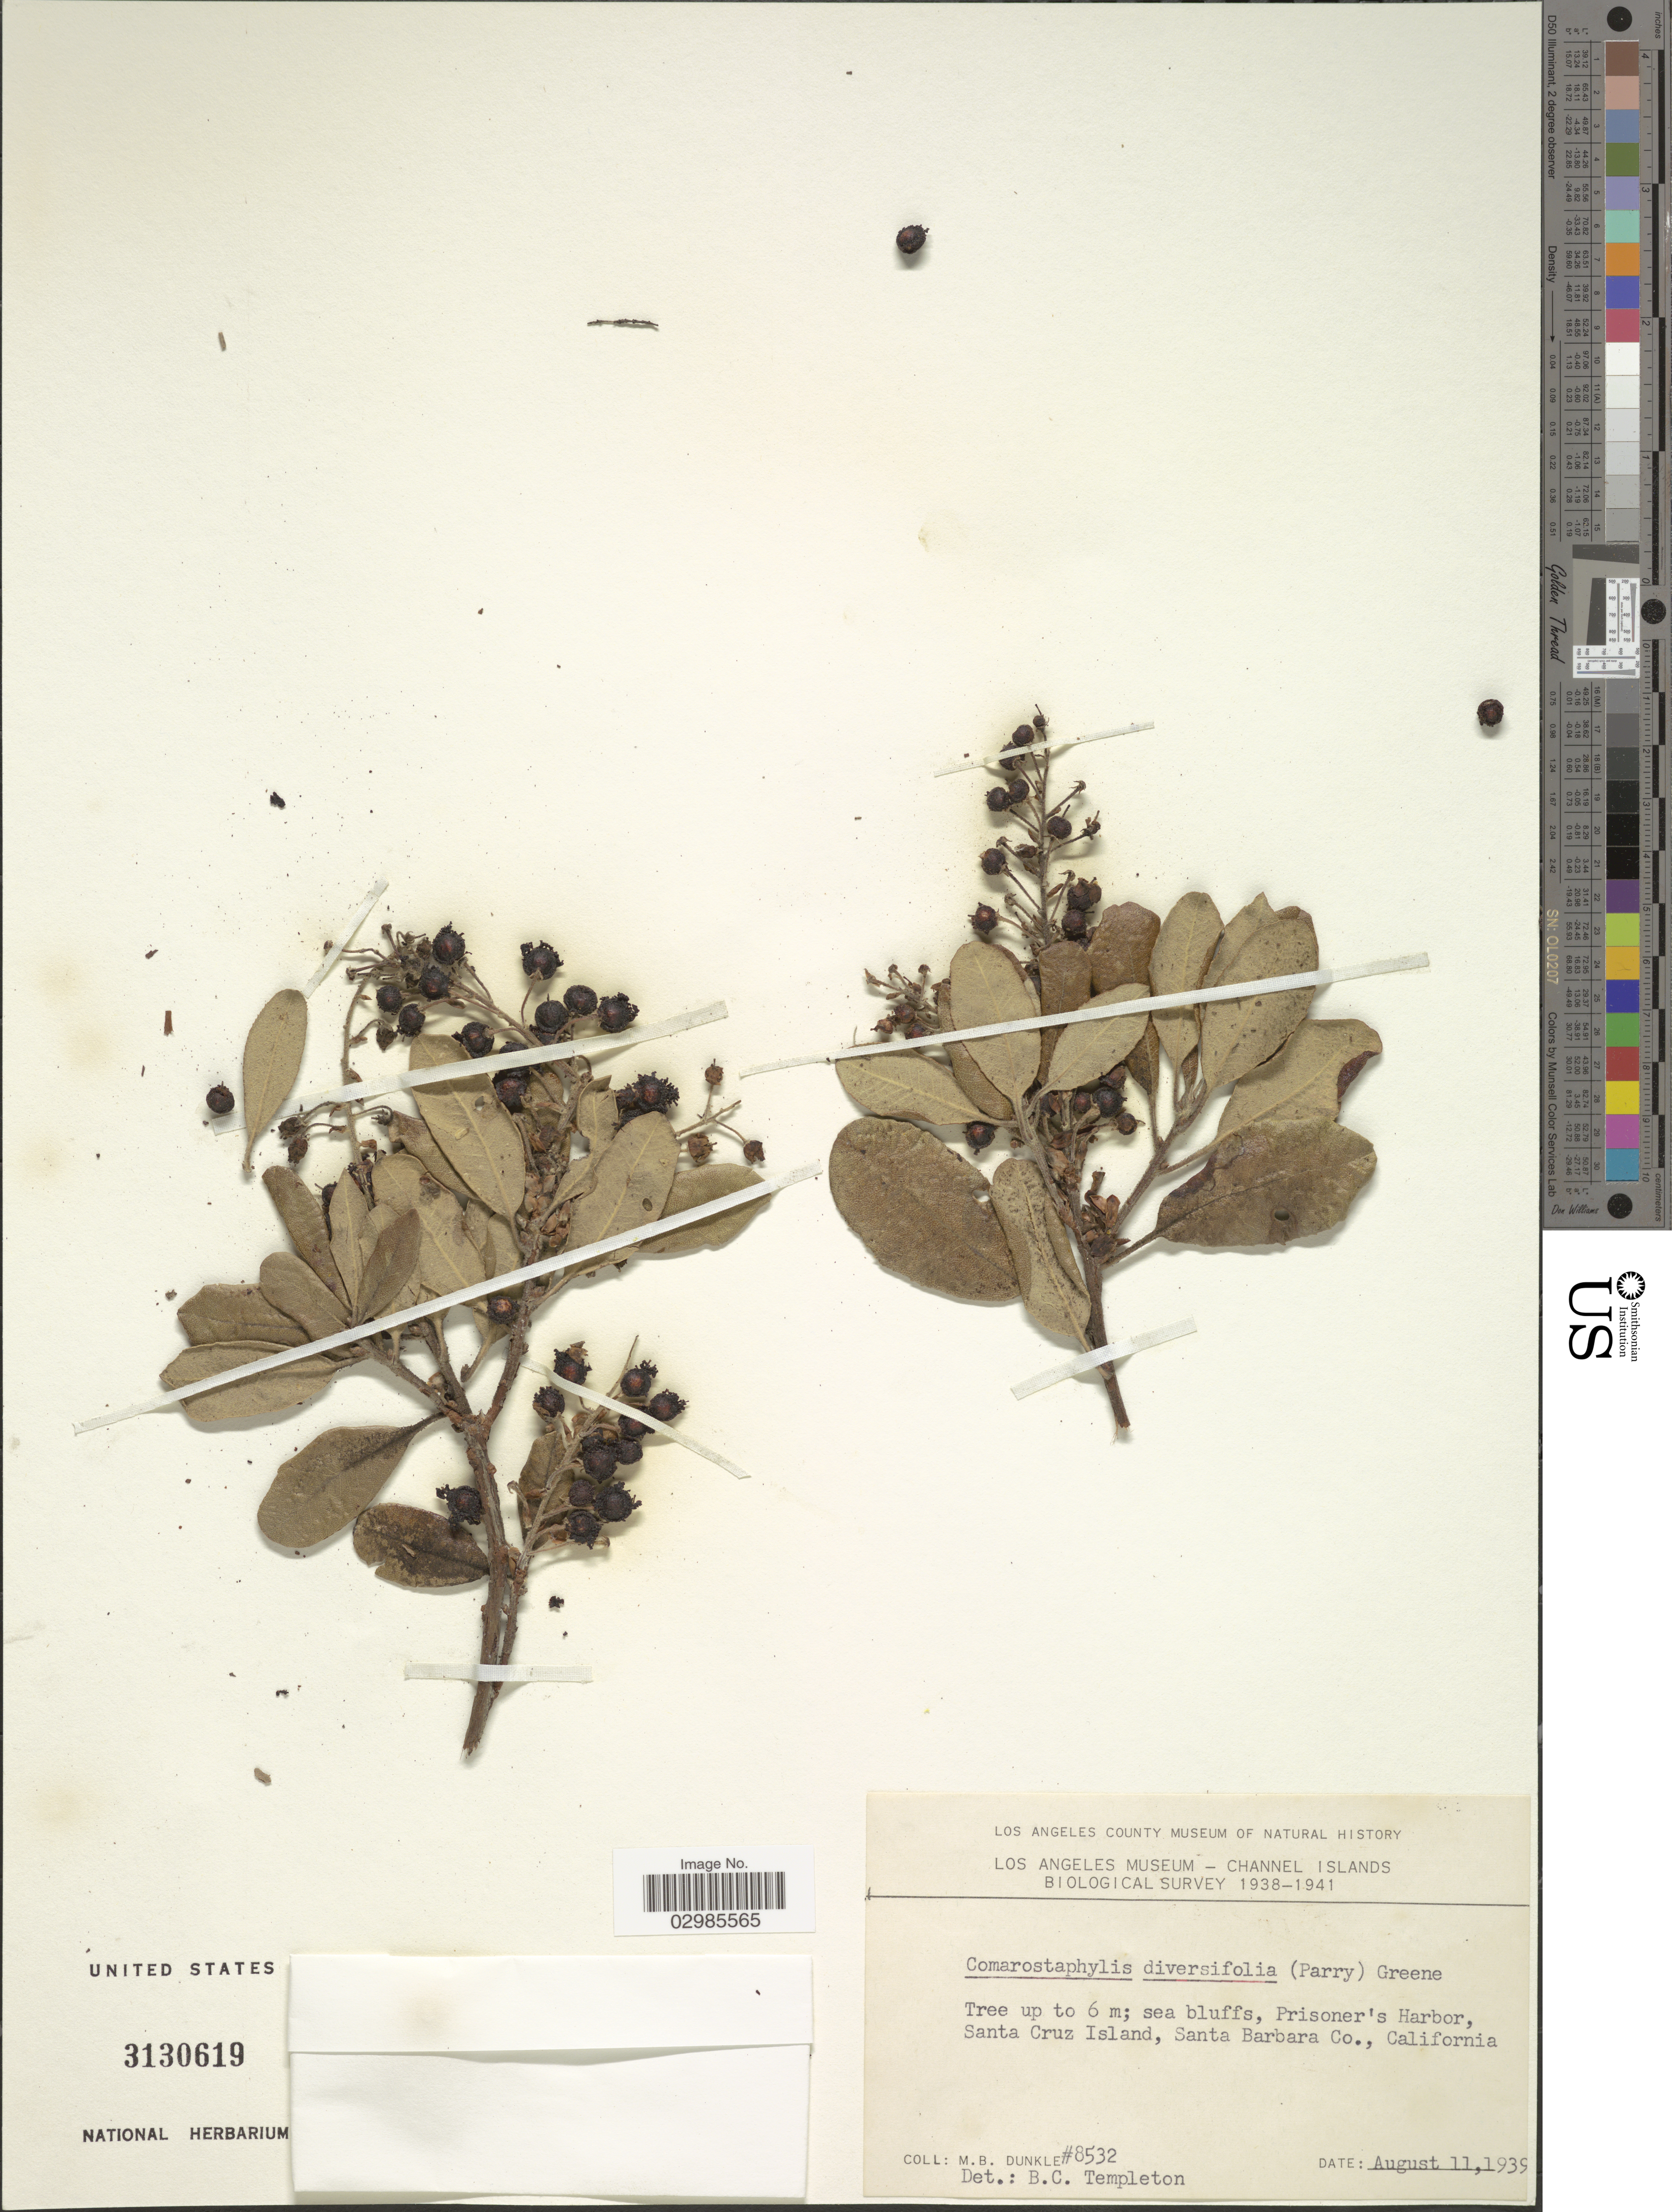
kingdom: Plantae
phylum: Tracheophyta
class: Magnoliopsida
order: Ericales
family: Ericaceae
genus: Comarostaphylis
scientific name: Comarostaphylis diversifolia subsp. planifolia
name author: (Jeps.) G.D. Wallace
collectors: M. Dunkle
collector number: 8532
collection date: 1939-08-11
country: United States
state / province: California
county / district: Santa Barbara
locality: Prisoner's Harbor, Santa Cruz Island, Santa Barbara Co.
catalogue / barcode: US 3130619